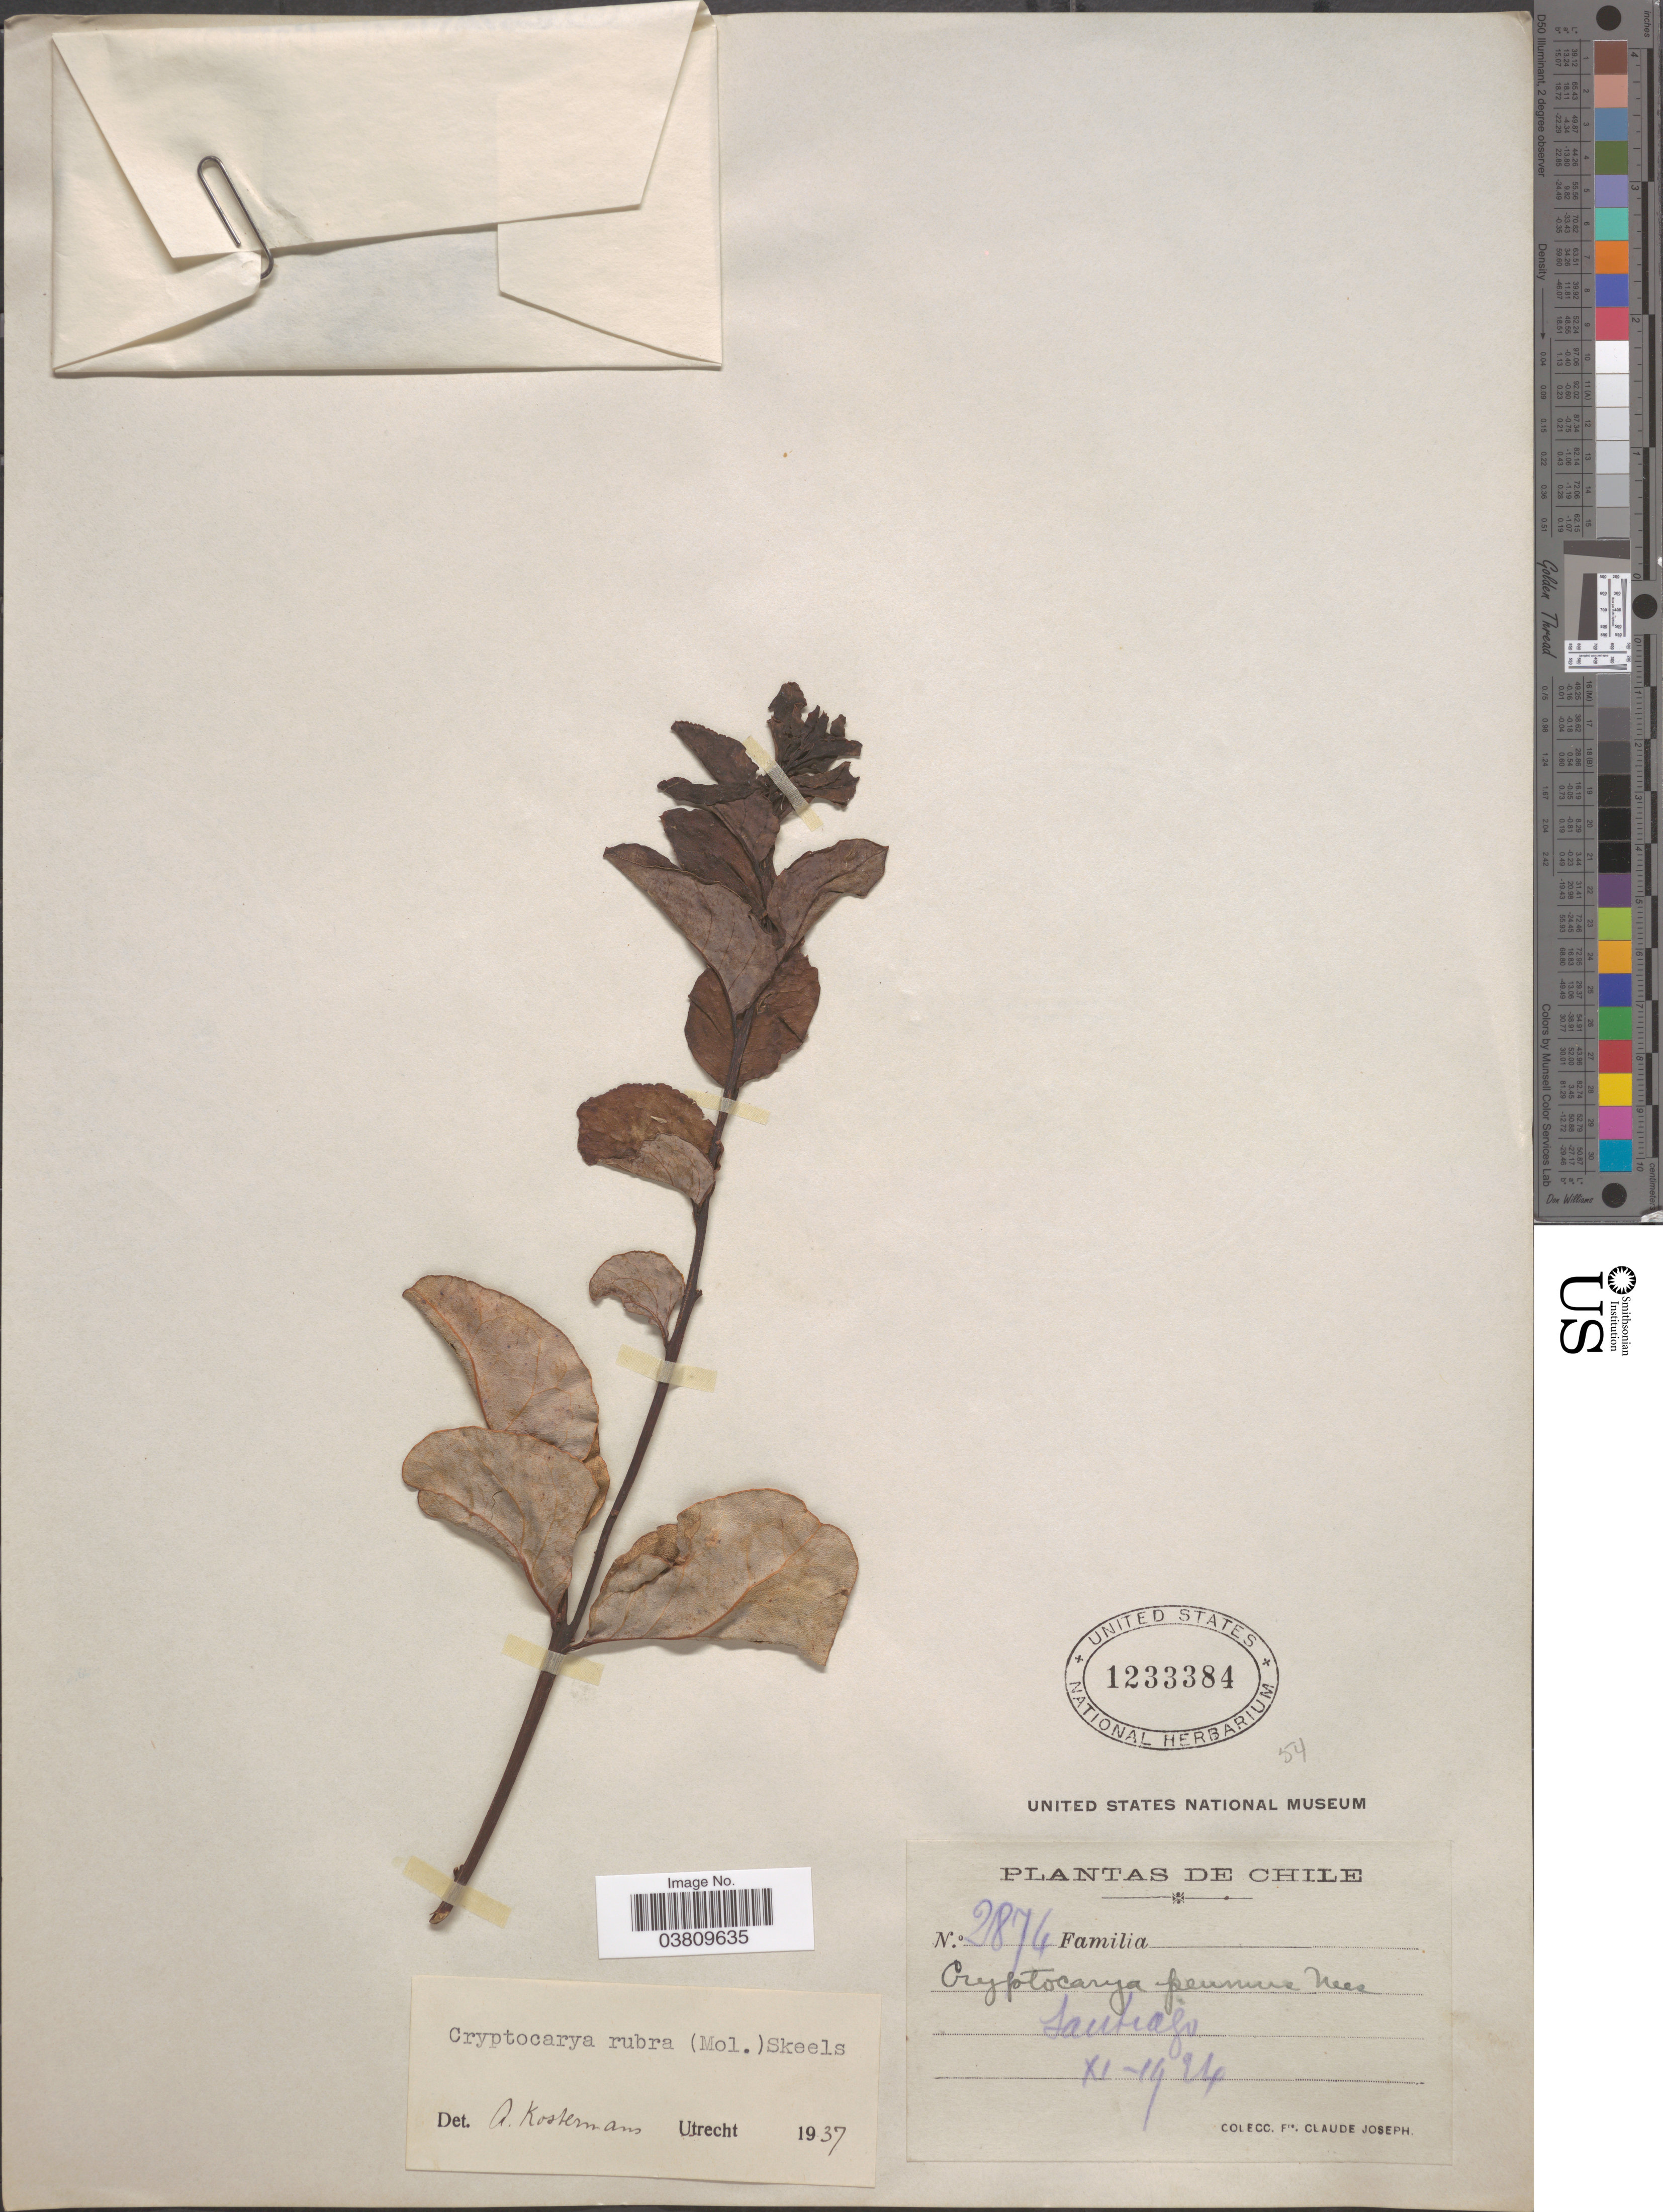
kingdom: Plantae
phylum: Tracheophyta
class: Magnoliopsida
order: Laurales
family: Lauraceae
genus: Cryptocarya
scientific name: Cryptocarya rubra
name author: (Mol.) Skeels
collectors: Bro. Claude-Joseph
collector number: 2874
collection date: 1924-11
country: Chile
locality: Santiago.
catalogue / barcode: US 1233384